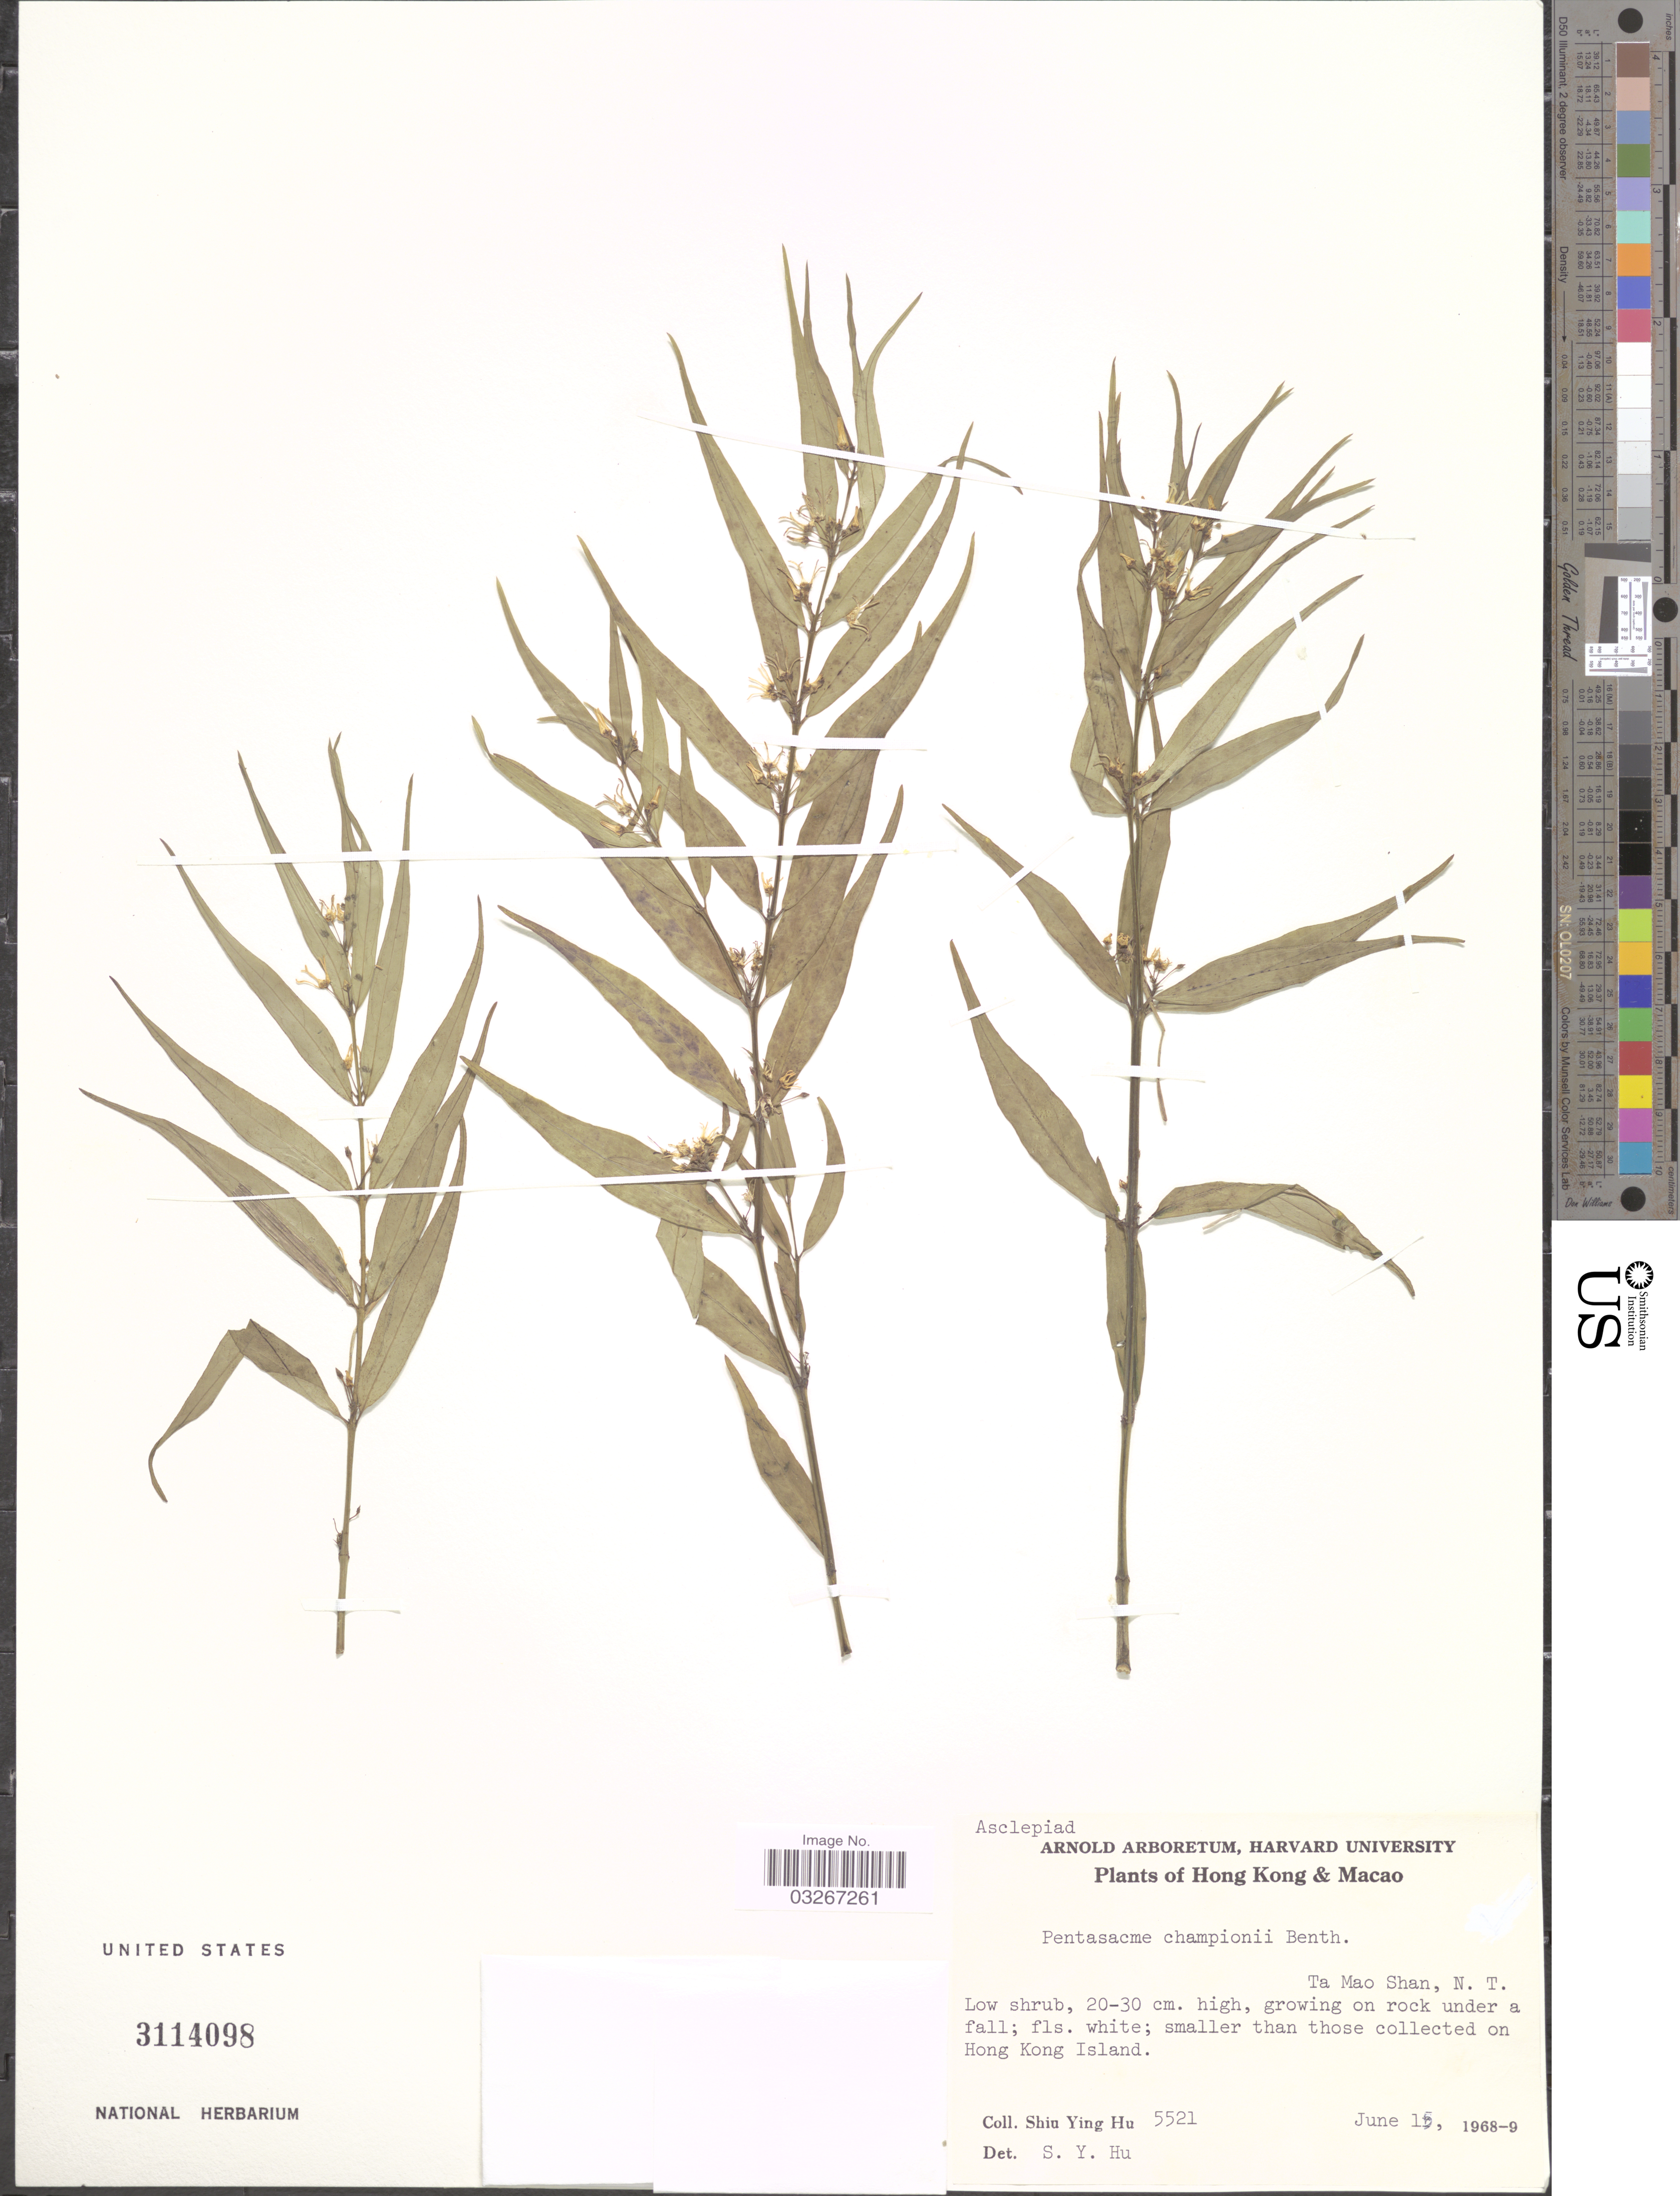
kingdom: Plantae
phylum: Tracheophyta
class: Magnoliopsida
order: Gentianales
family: Apocynaceae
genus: Pentasacme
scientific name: Pentasacme caudatum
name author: Wall. ex Wight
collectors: S. Y. Hu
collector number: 5521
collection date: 1968-06-15/1969-06-15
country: China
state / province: Hong Kong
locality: Ta Mo Shan, N. T. Hong Kong Island.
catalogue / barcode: US 3114098